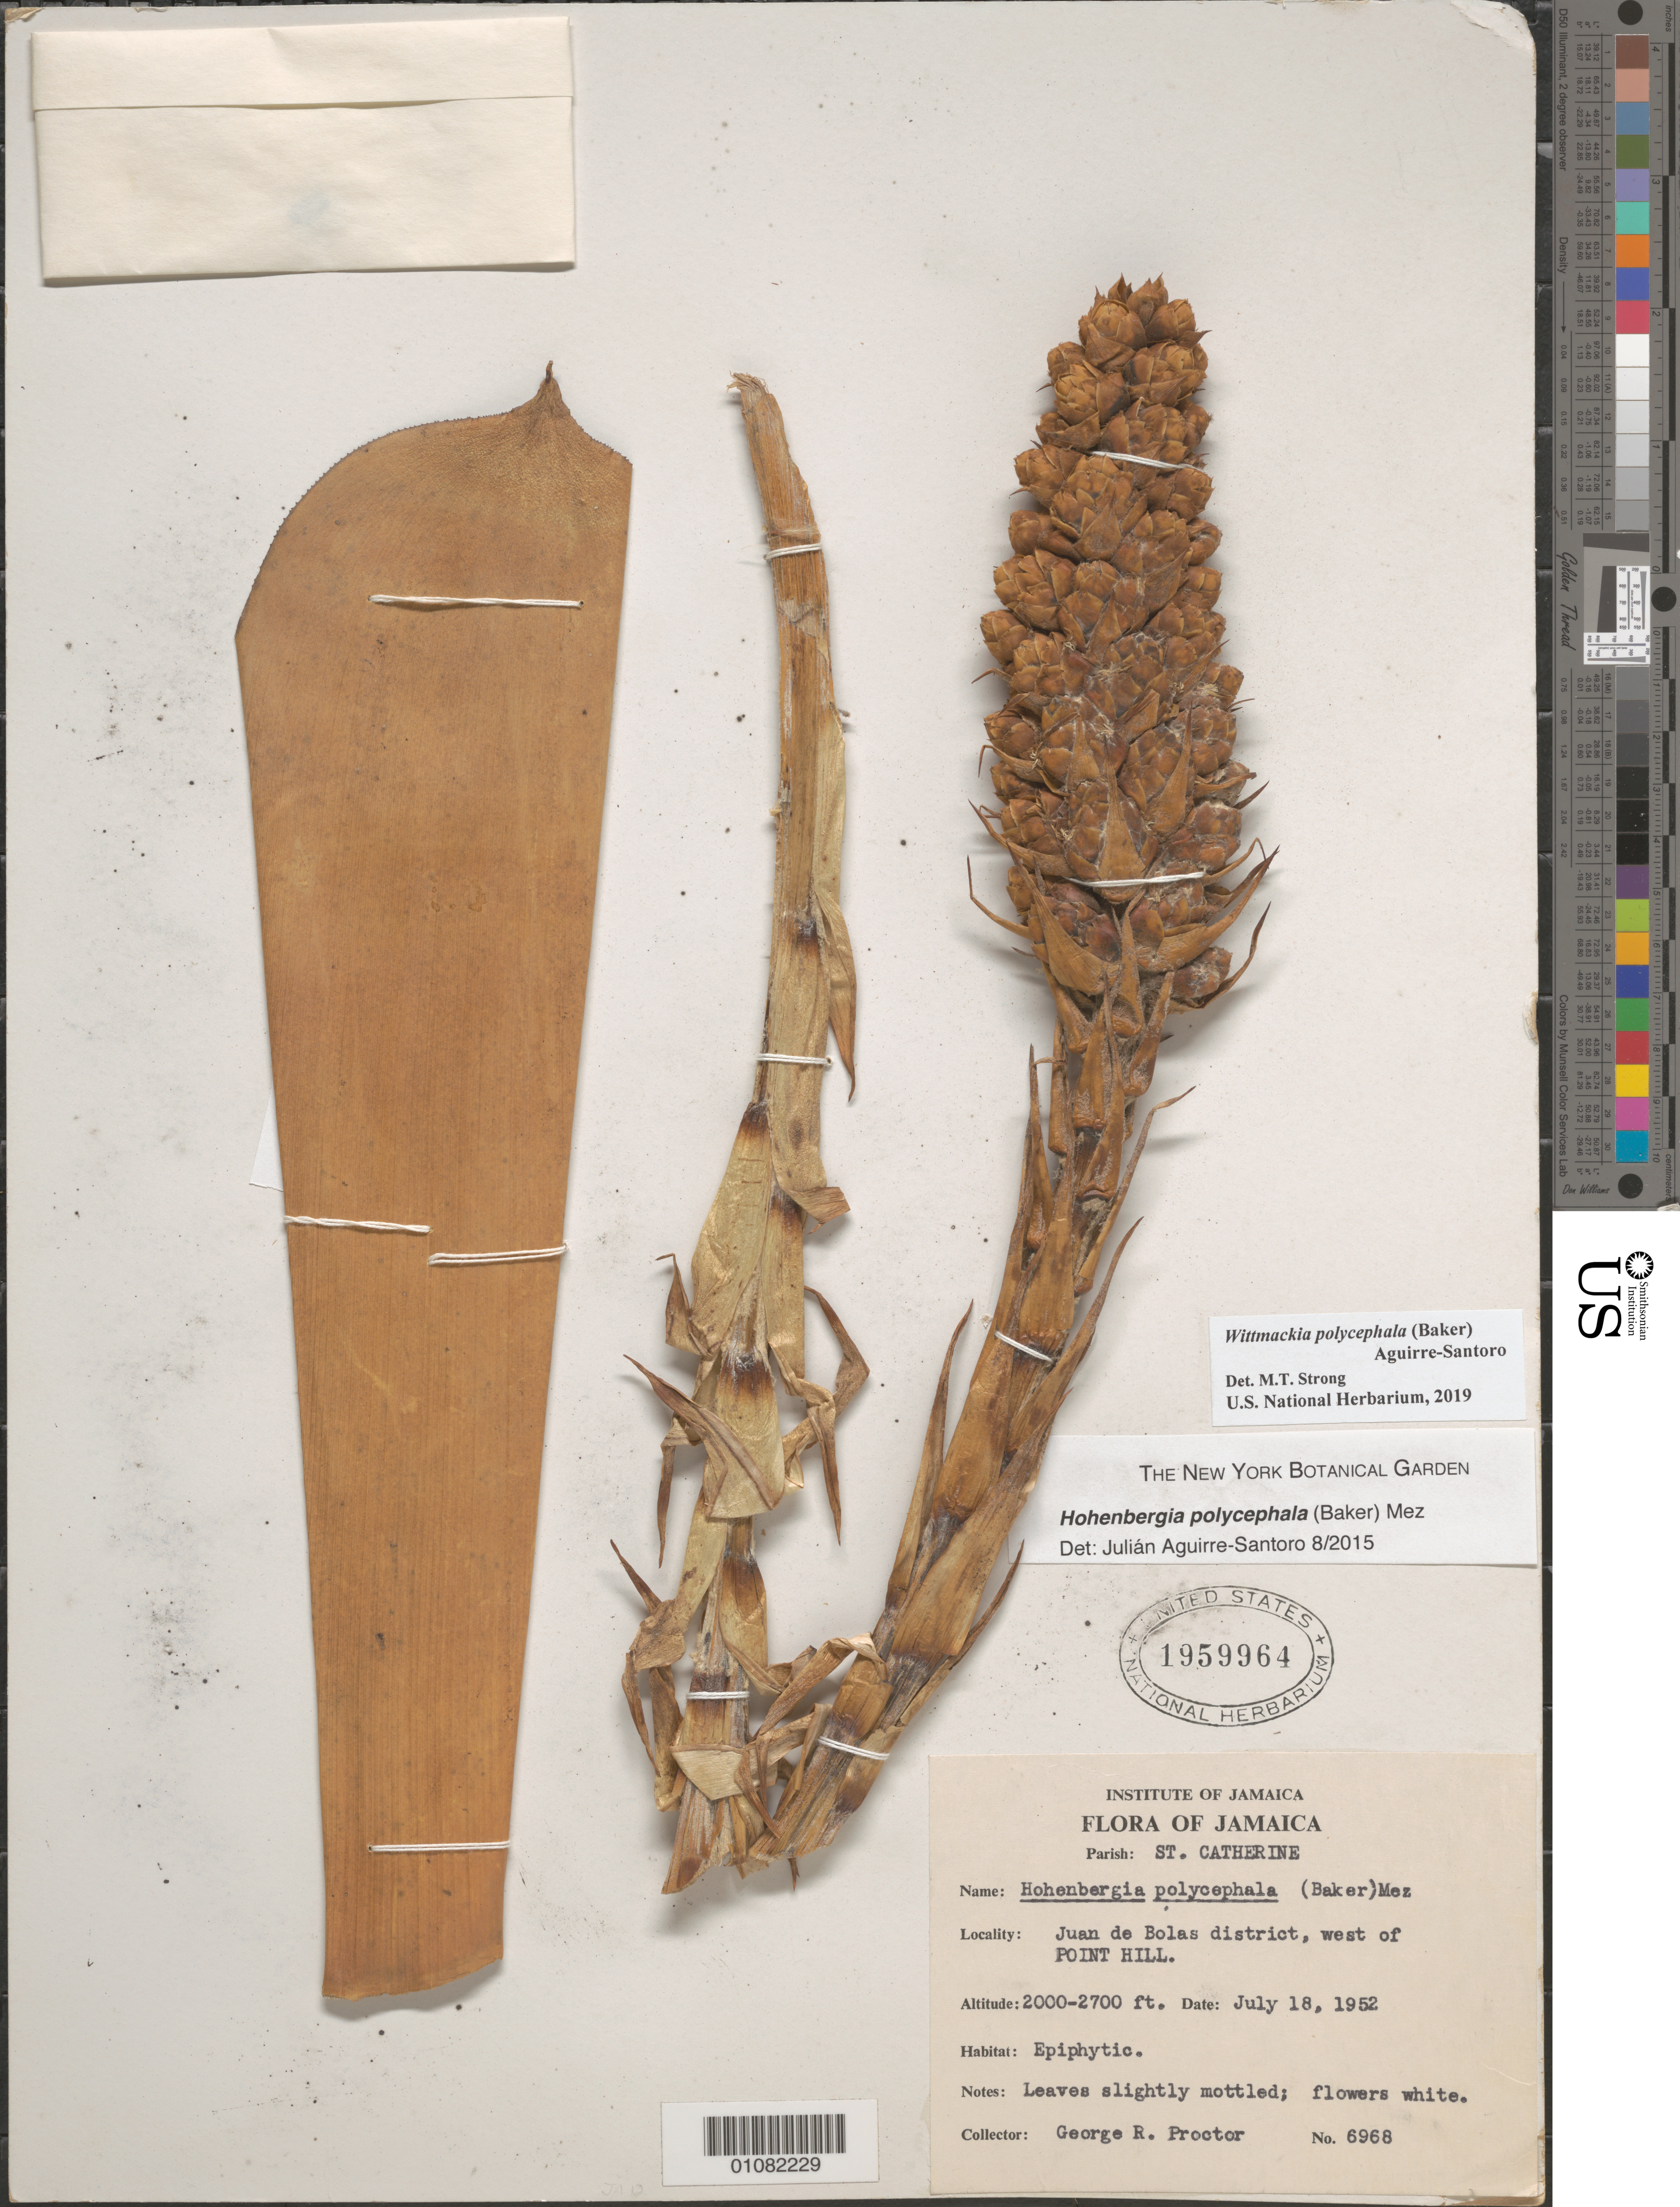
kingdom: Plantae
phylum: Tracheophyta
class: Liliopsida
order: Poales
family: Bromeliaceae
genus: Wittmackia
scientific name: Wittmackia polycephela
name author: (Baker) Aguirre-Santoro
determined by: Strong, Mark T., (BOT), Smithsonian Institution - National Museum of Natural History (UNITED STATES)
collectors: G. R. Proctor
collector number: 6968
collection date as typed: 18 Jul 1952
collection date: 1952-07-18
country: Jamaica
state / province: Saint Catherine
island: Jamaica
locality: Juan de Bolas district, W of Point Hill.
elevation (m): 610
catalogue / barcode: US 1959964